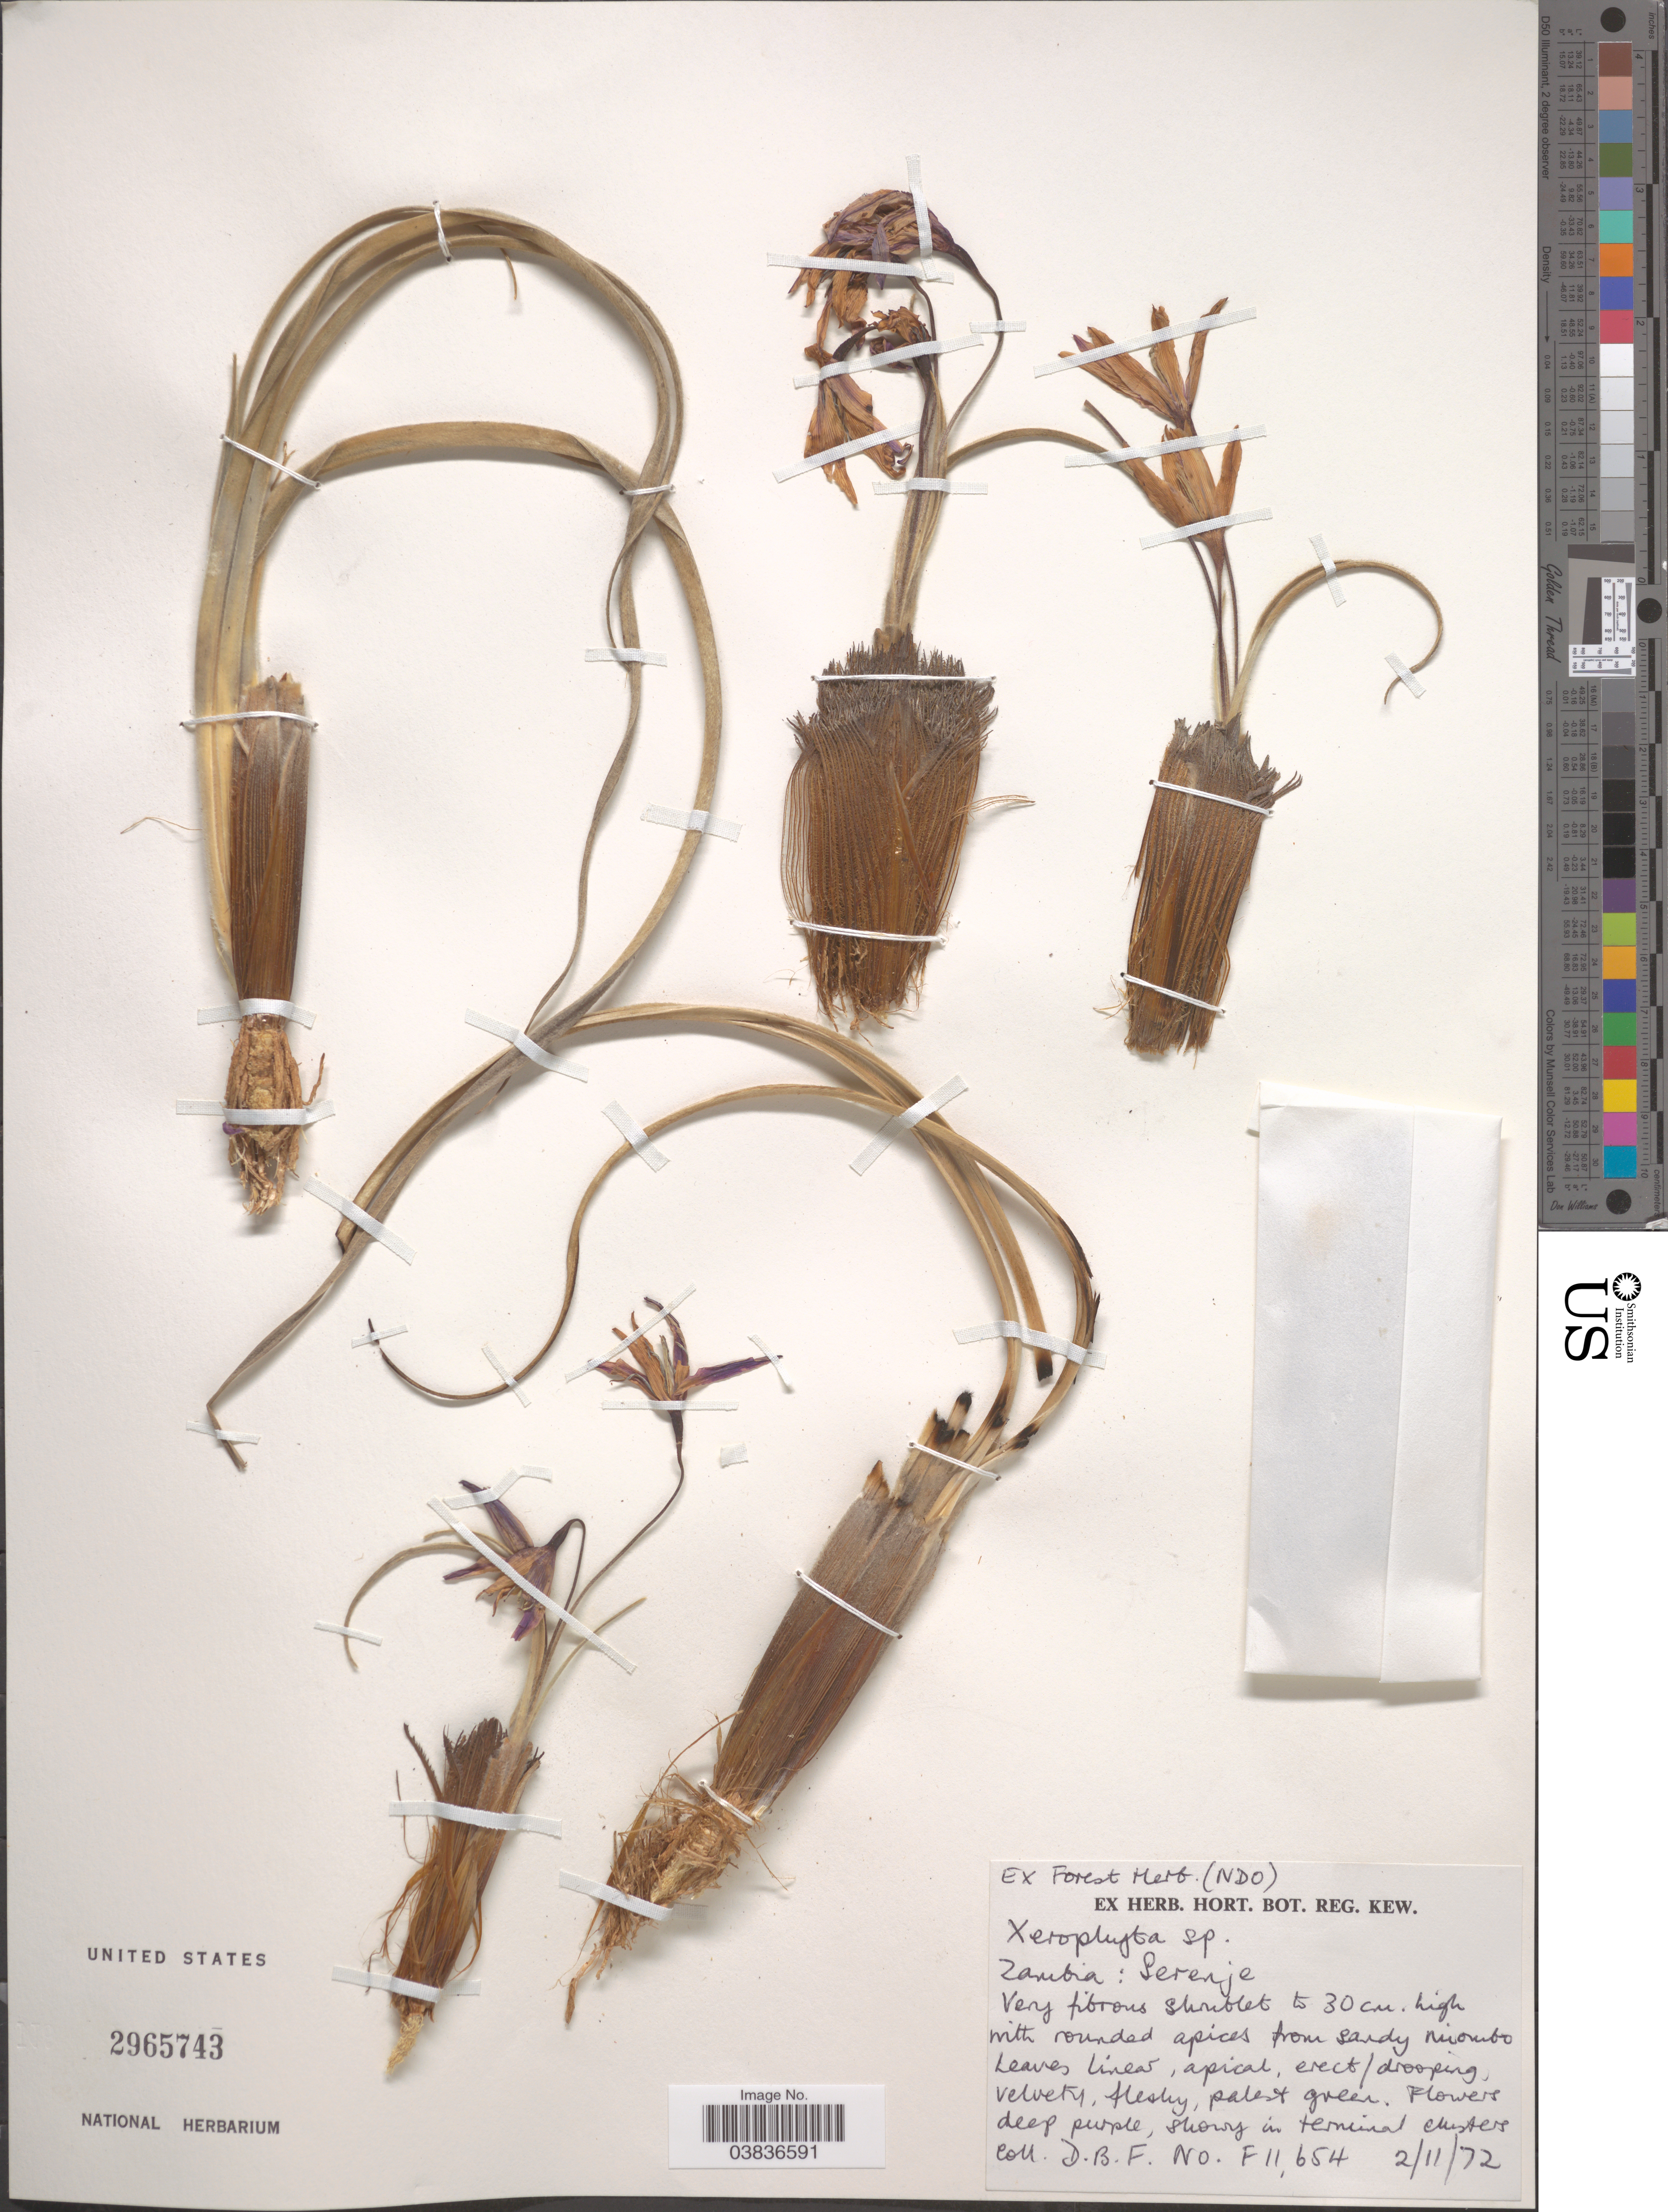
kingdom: Plantae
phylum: Tracheophyta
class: Liliopsida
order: Pandanales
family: Velloziaceae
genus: Xerophyta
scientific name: Xerophyta sp.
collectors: D. B. Fanshawe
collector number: F11654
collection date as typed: Transcribed d/m/y: 2/11/72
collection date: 1972-11-02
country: Zambia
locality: Serenje.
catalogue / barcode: US 2965743